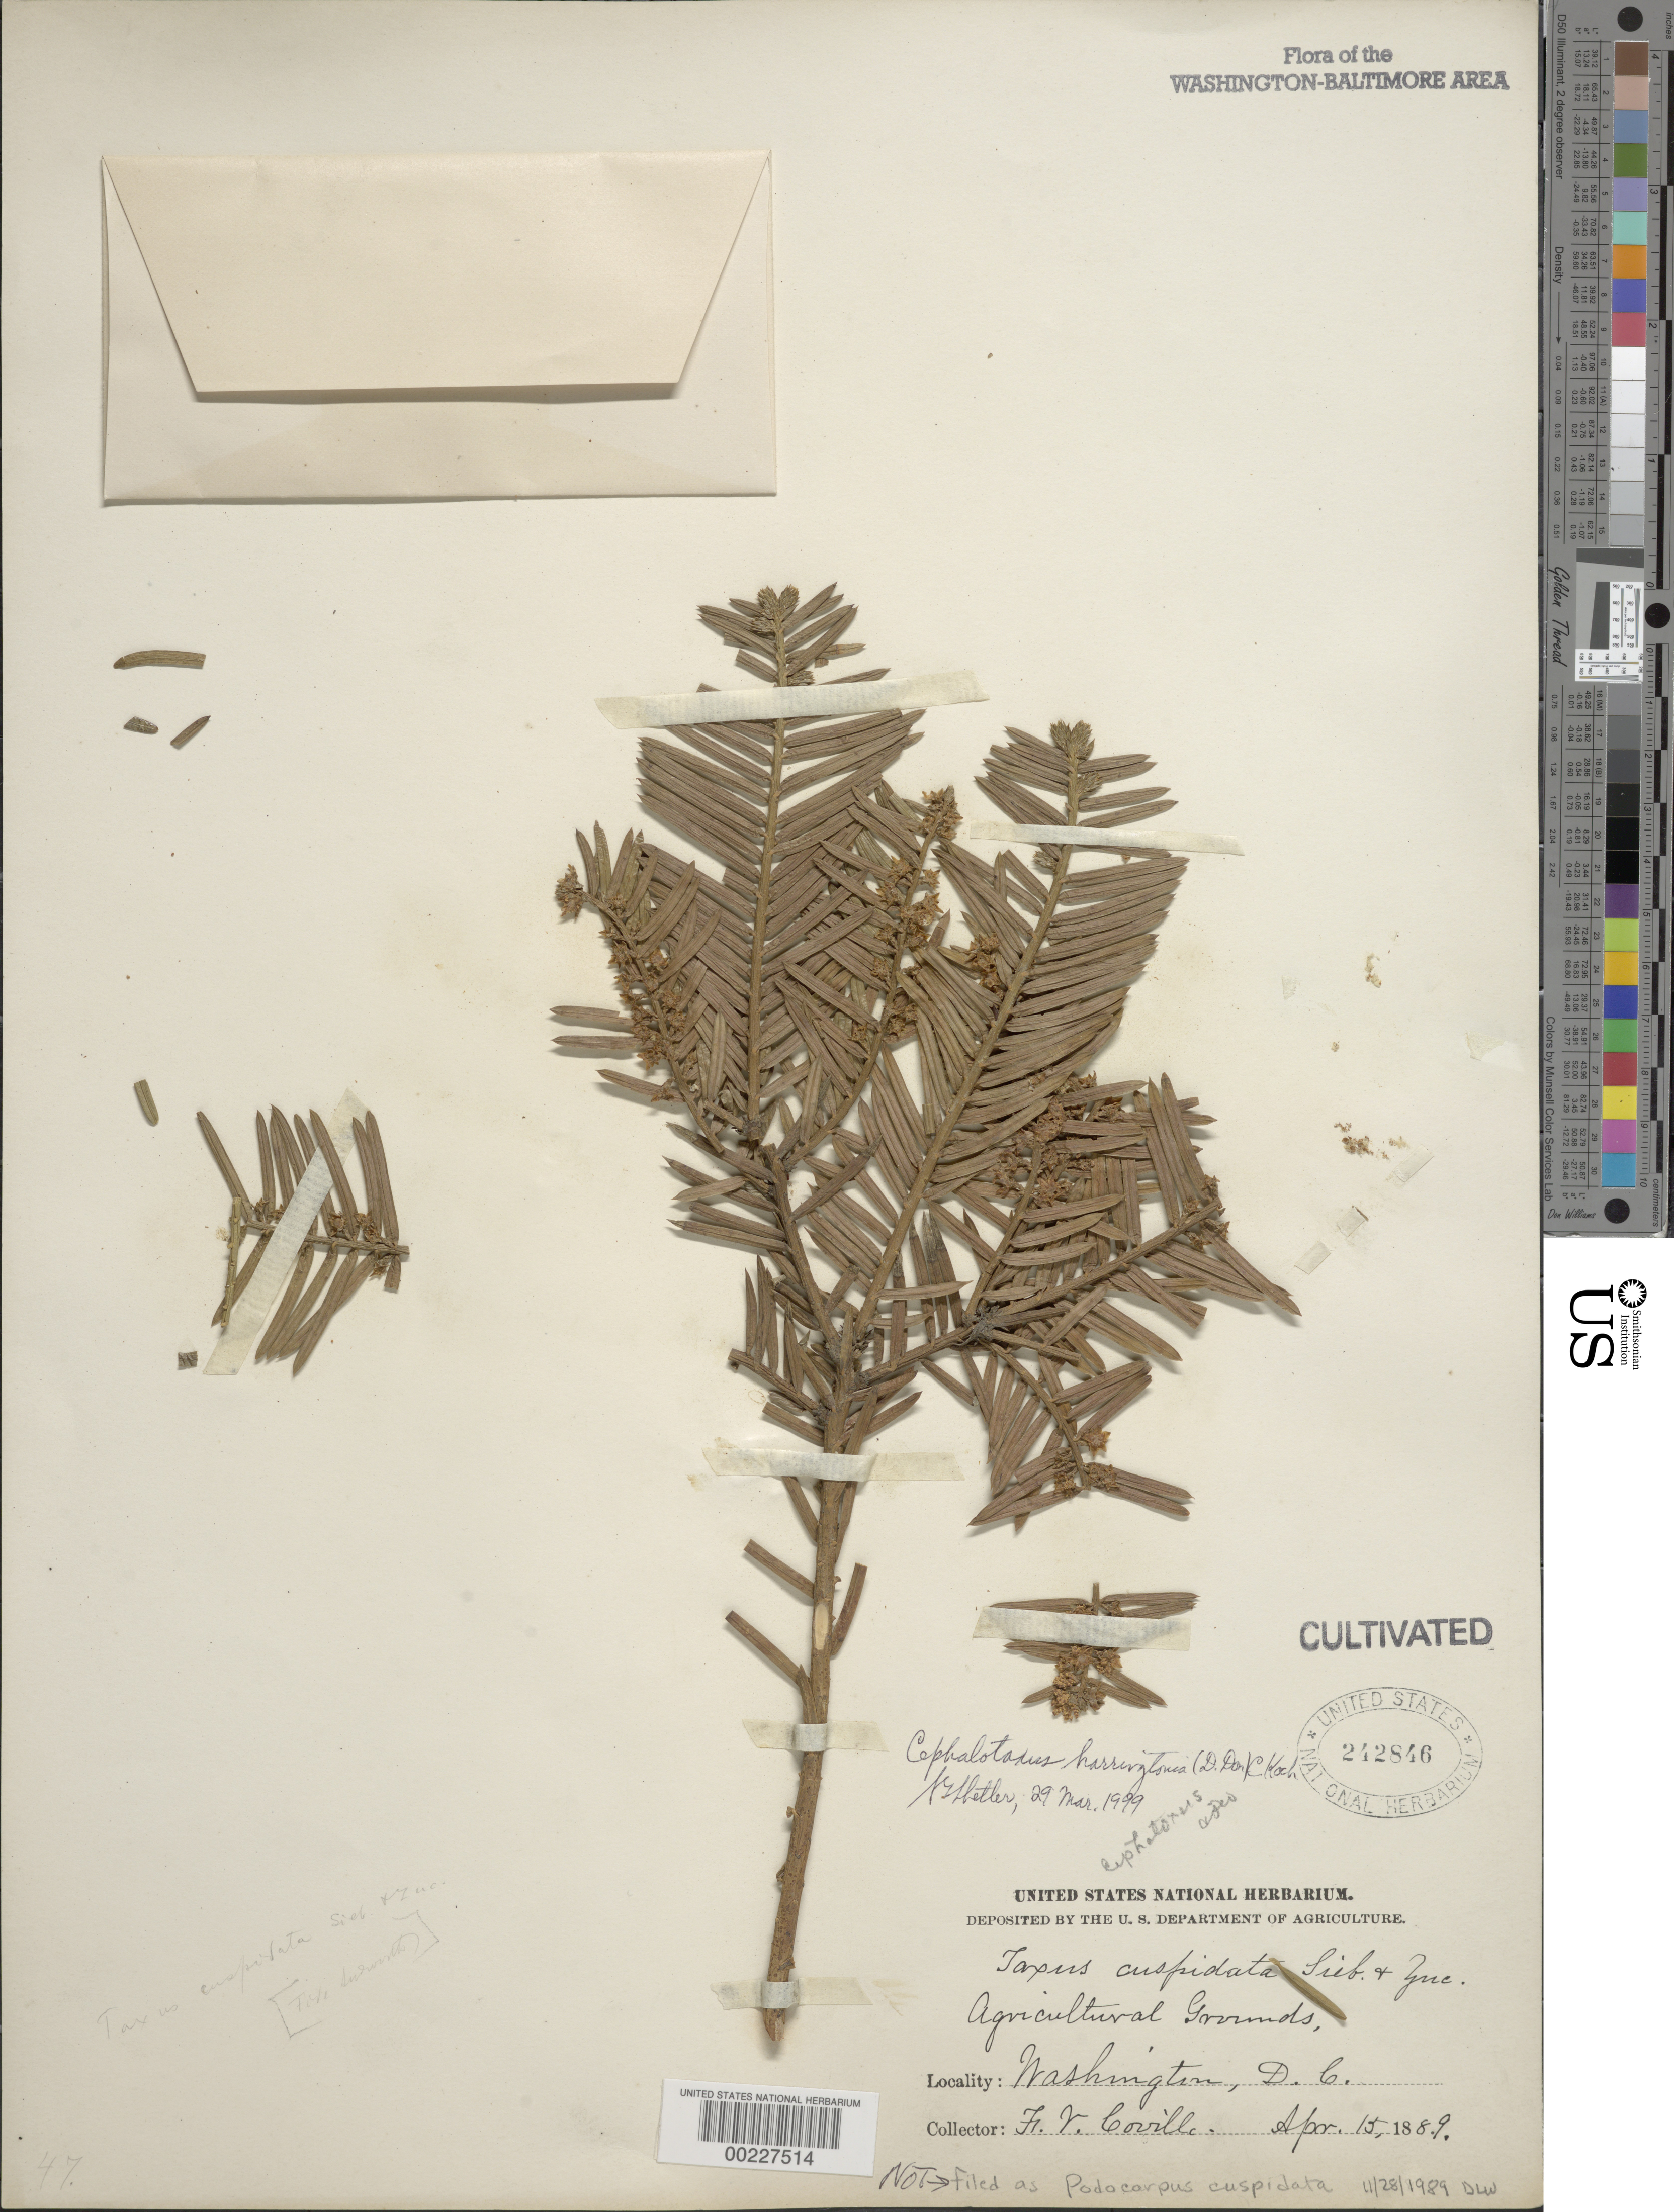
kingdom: Plantae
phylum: Tracheophyta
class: Pinopsida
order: Pinales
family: Cephalotaxaceae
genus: Cephalotaxus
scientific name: Cephalotaxus harringtonia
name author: (Knight) K. Koch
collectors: F. V. Coville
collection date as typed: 15 Apr 1889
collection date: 1889-04-15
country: United States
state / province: District of Columbia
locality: Agricultural grounds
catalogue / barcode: US 242846